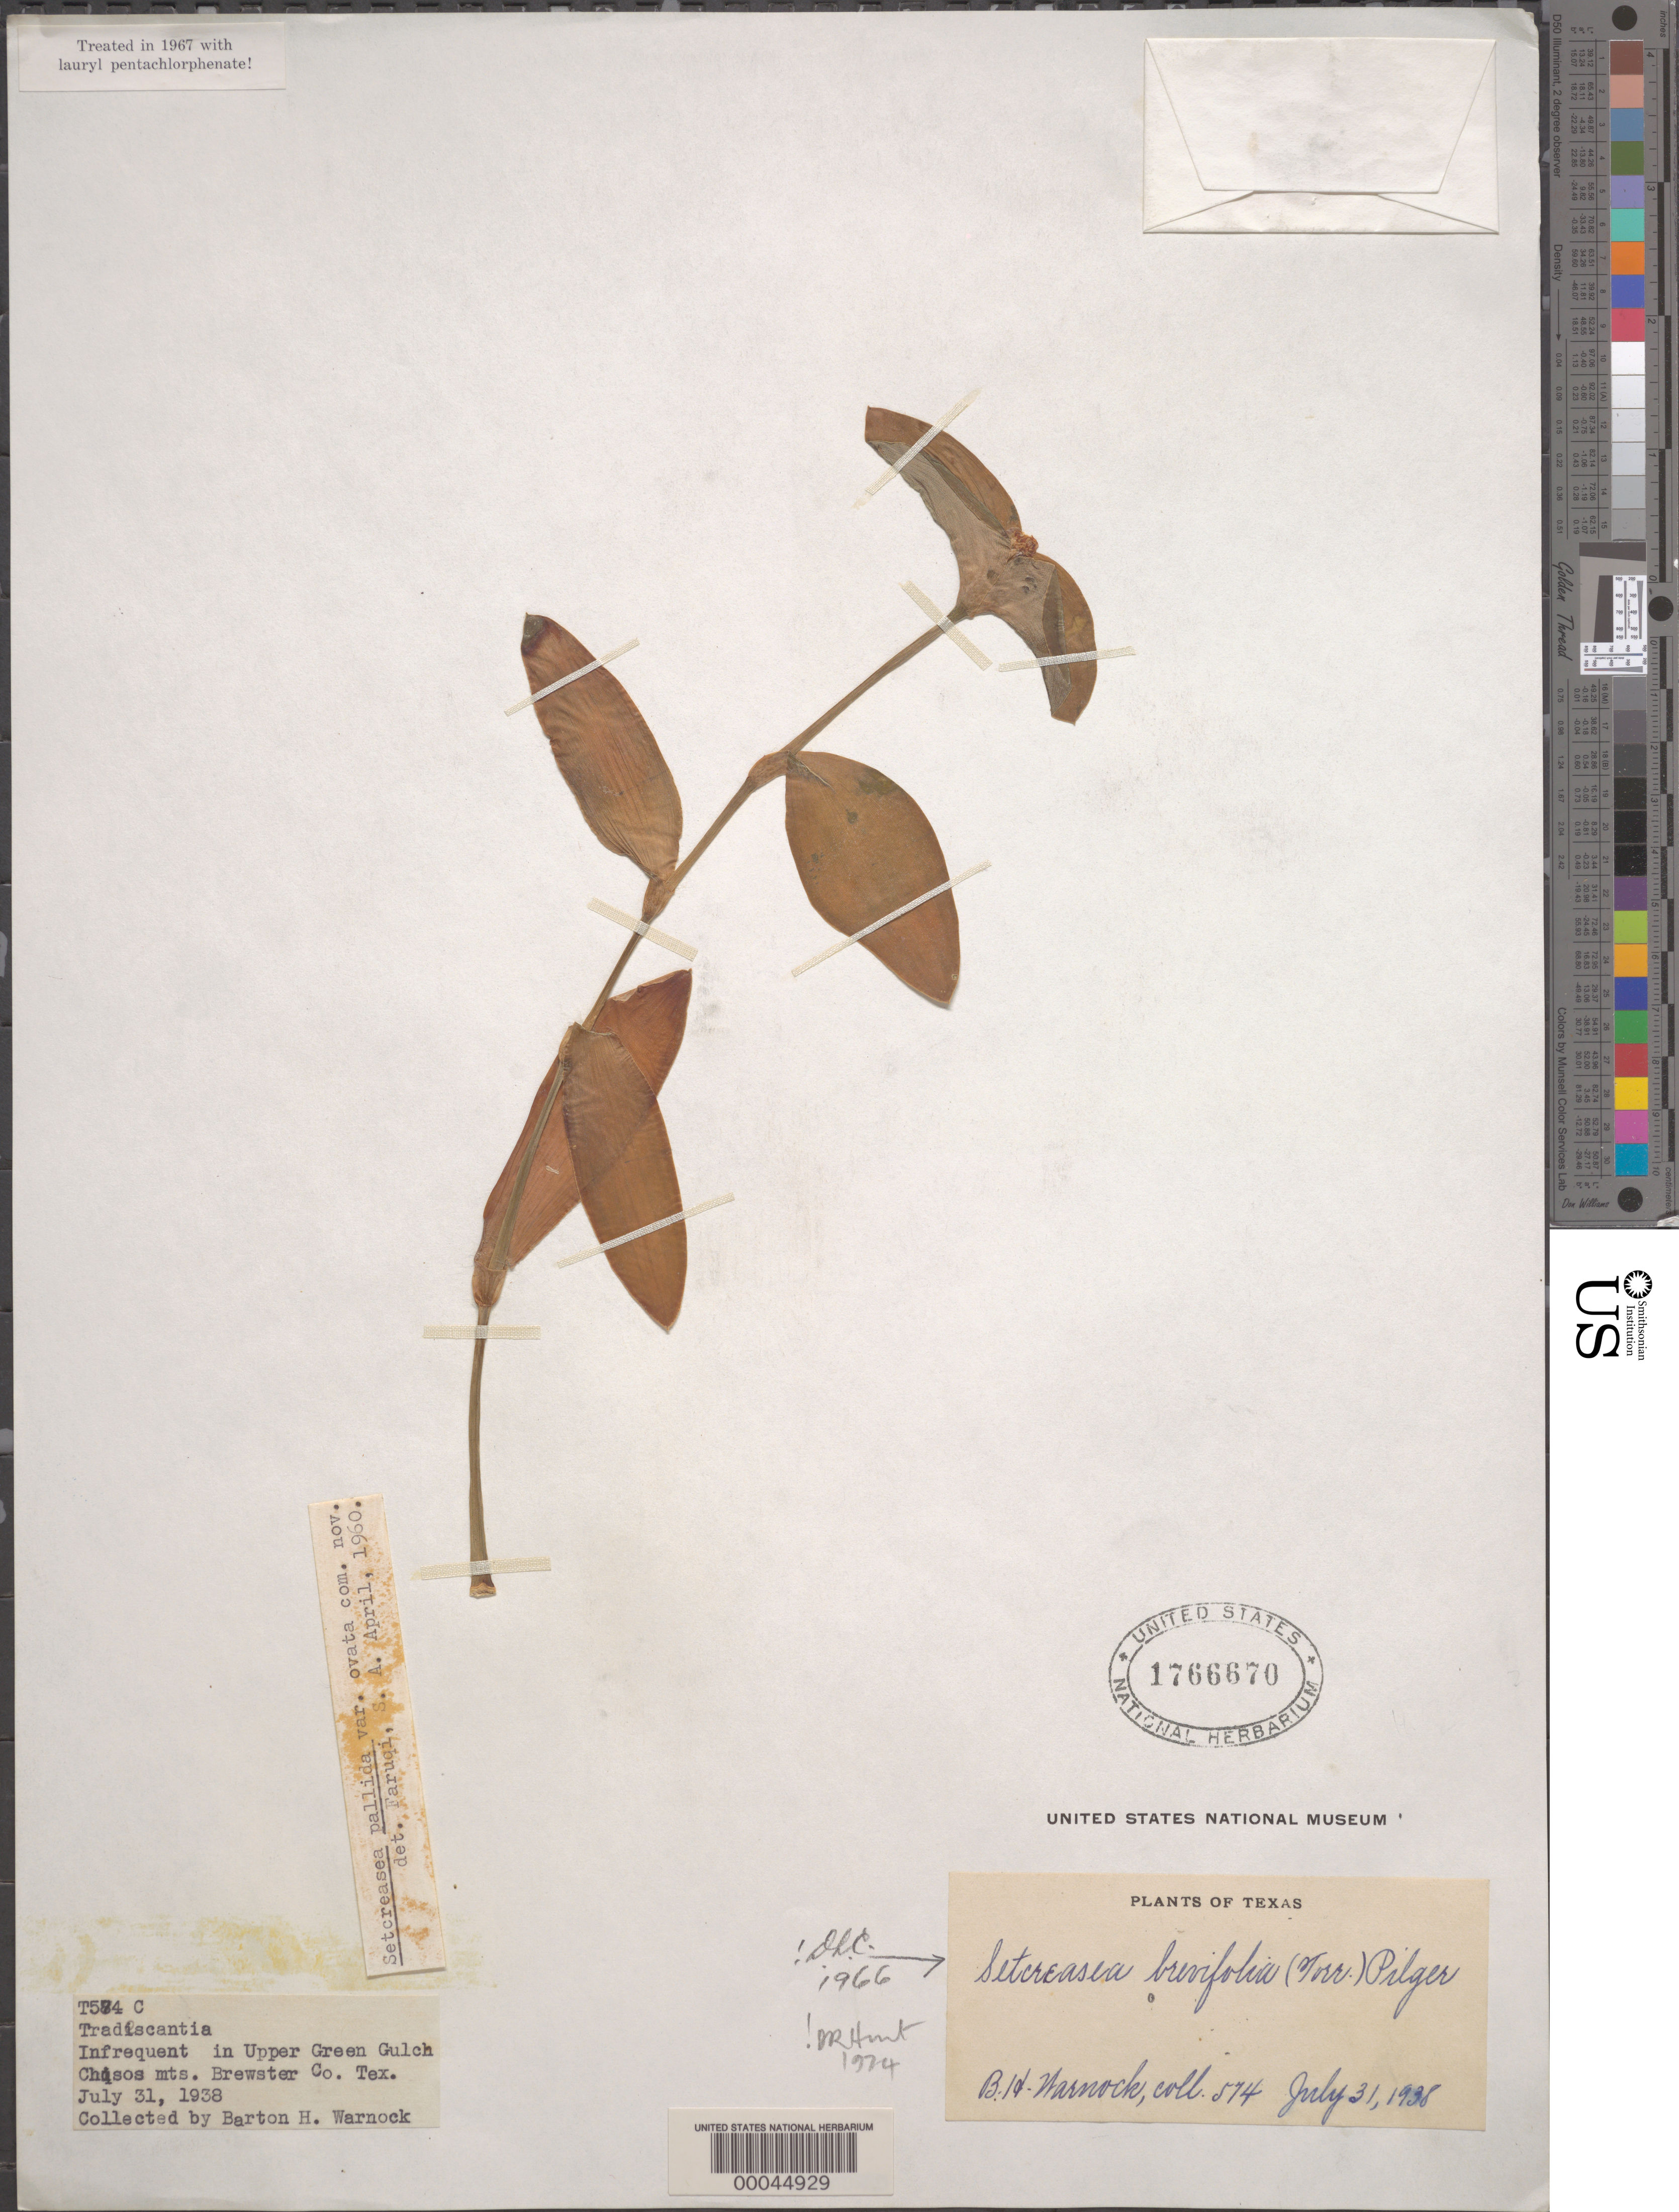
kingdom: Plantae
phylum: Tracheophyta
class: Liliopsida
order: Commelinales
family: Commelinaceae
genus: Tradescantia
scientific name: Tradescantia brevifolia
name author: (Torr.) Rose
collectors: B. H. Warnock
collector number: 574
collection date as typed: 31 Jul 1938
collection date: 1938-07-31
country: United States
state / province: Texas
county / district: Brewster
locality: Upper green gulch, chisos mts.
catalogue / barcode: US 1766670